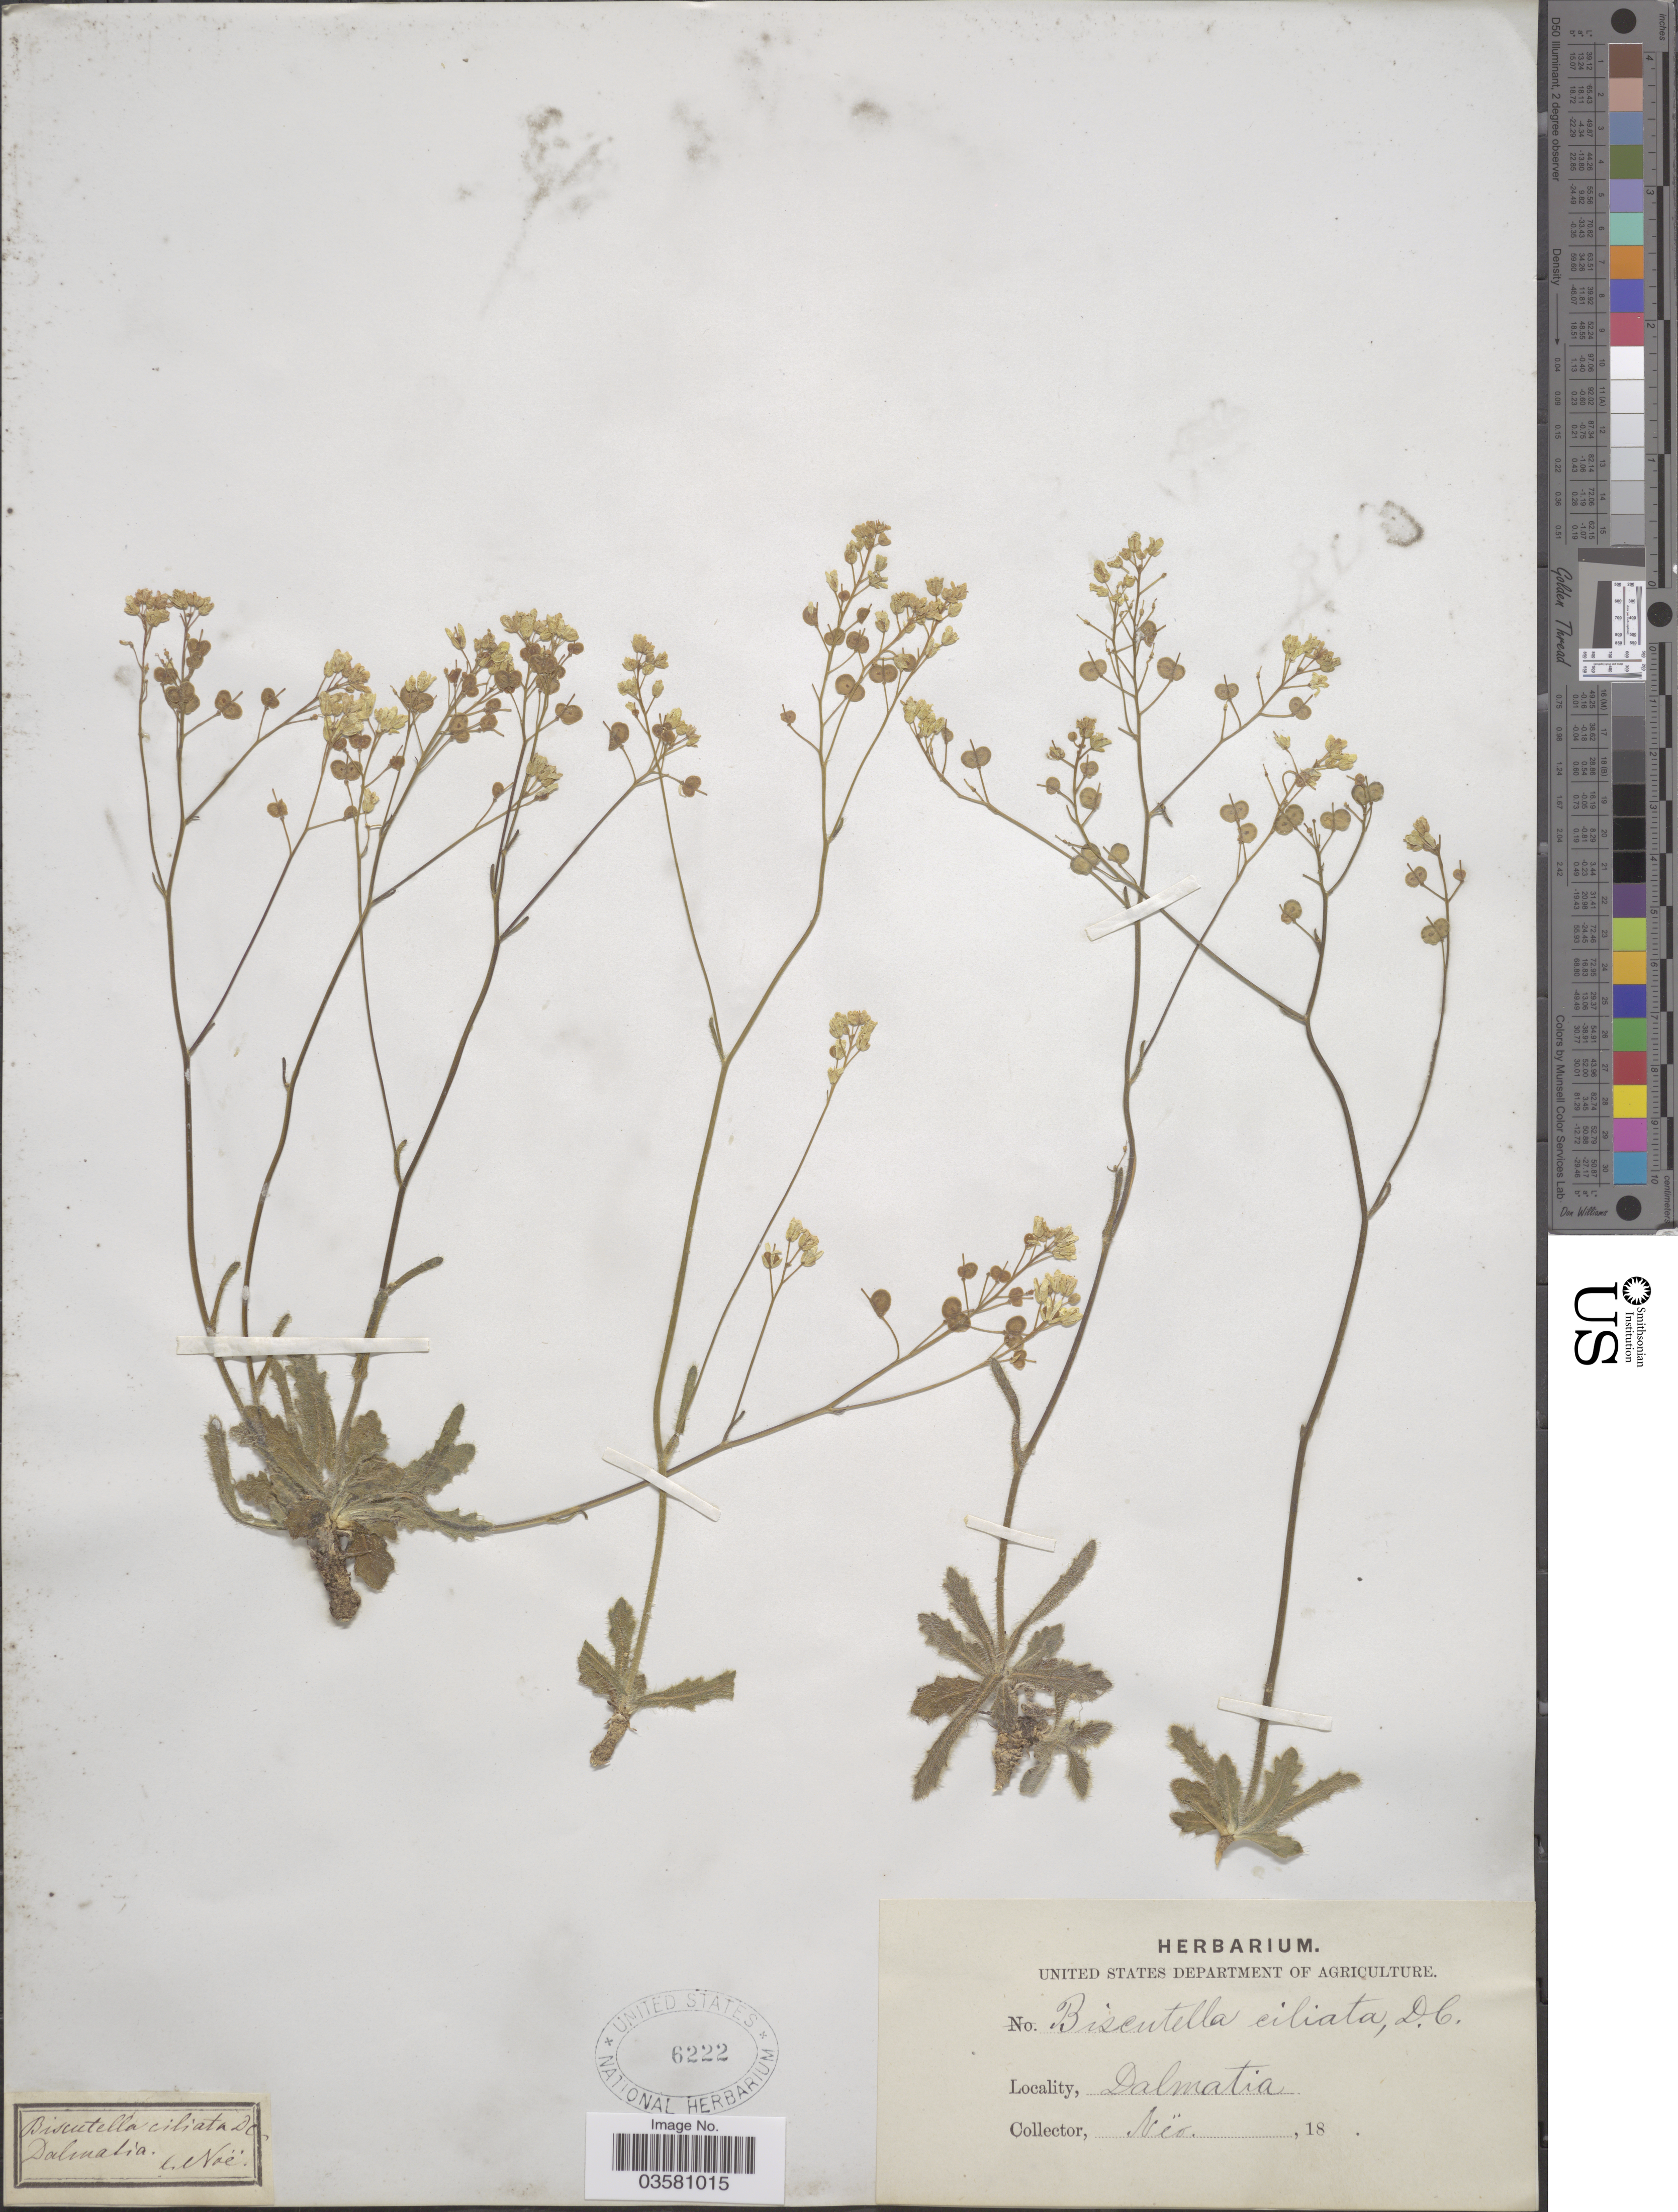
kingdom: Plantae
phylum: Tracheophyta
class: Magnoliopsida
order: Brassicales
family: Brassicaceae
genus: Biscutella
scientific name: Biscutella ciliata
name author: DC.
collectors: Noë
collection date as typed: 18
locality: Dalmatia.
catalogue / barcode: US 6222